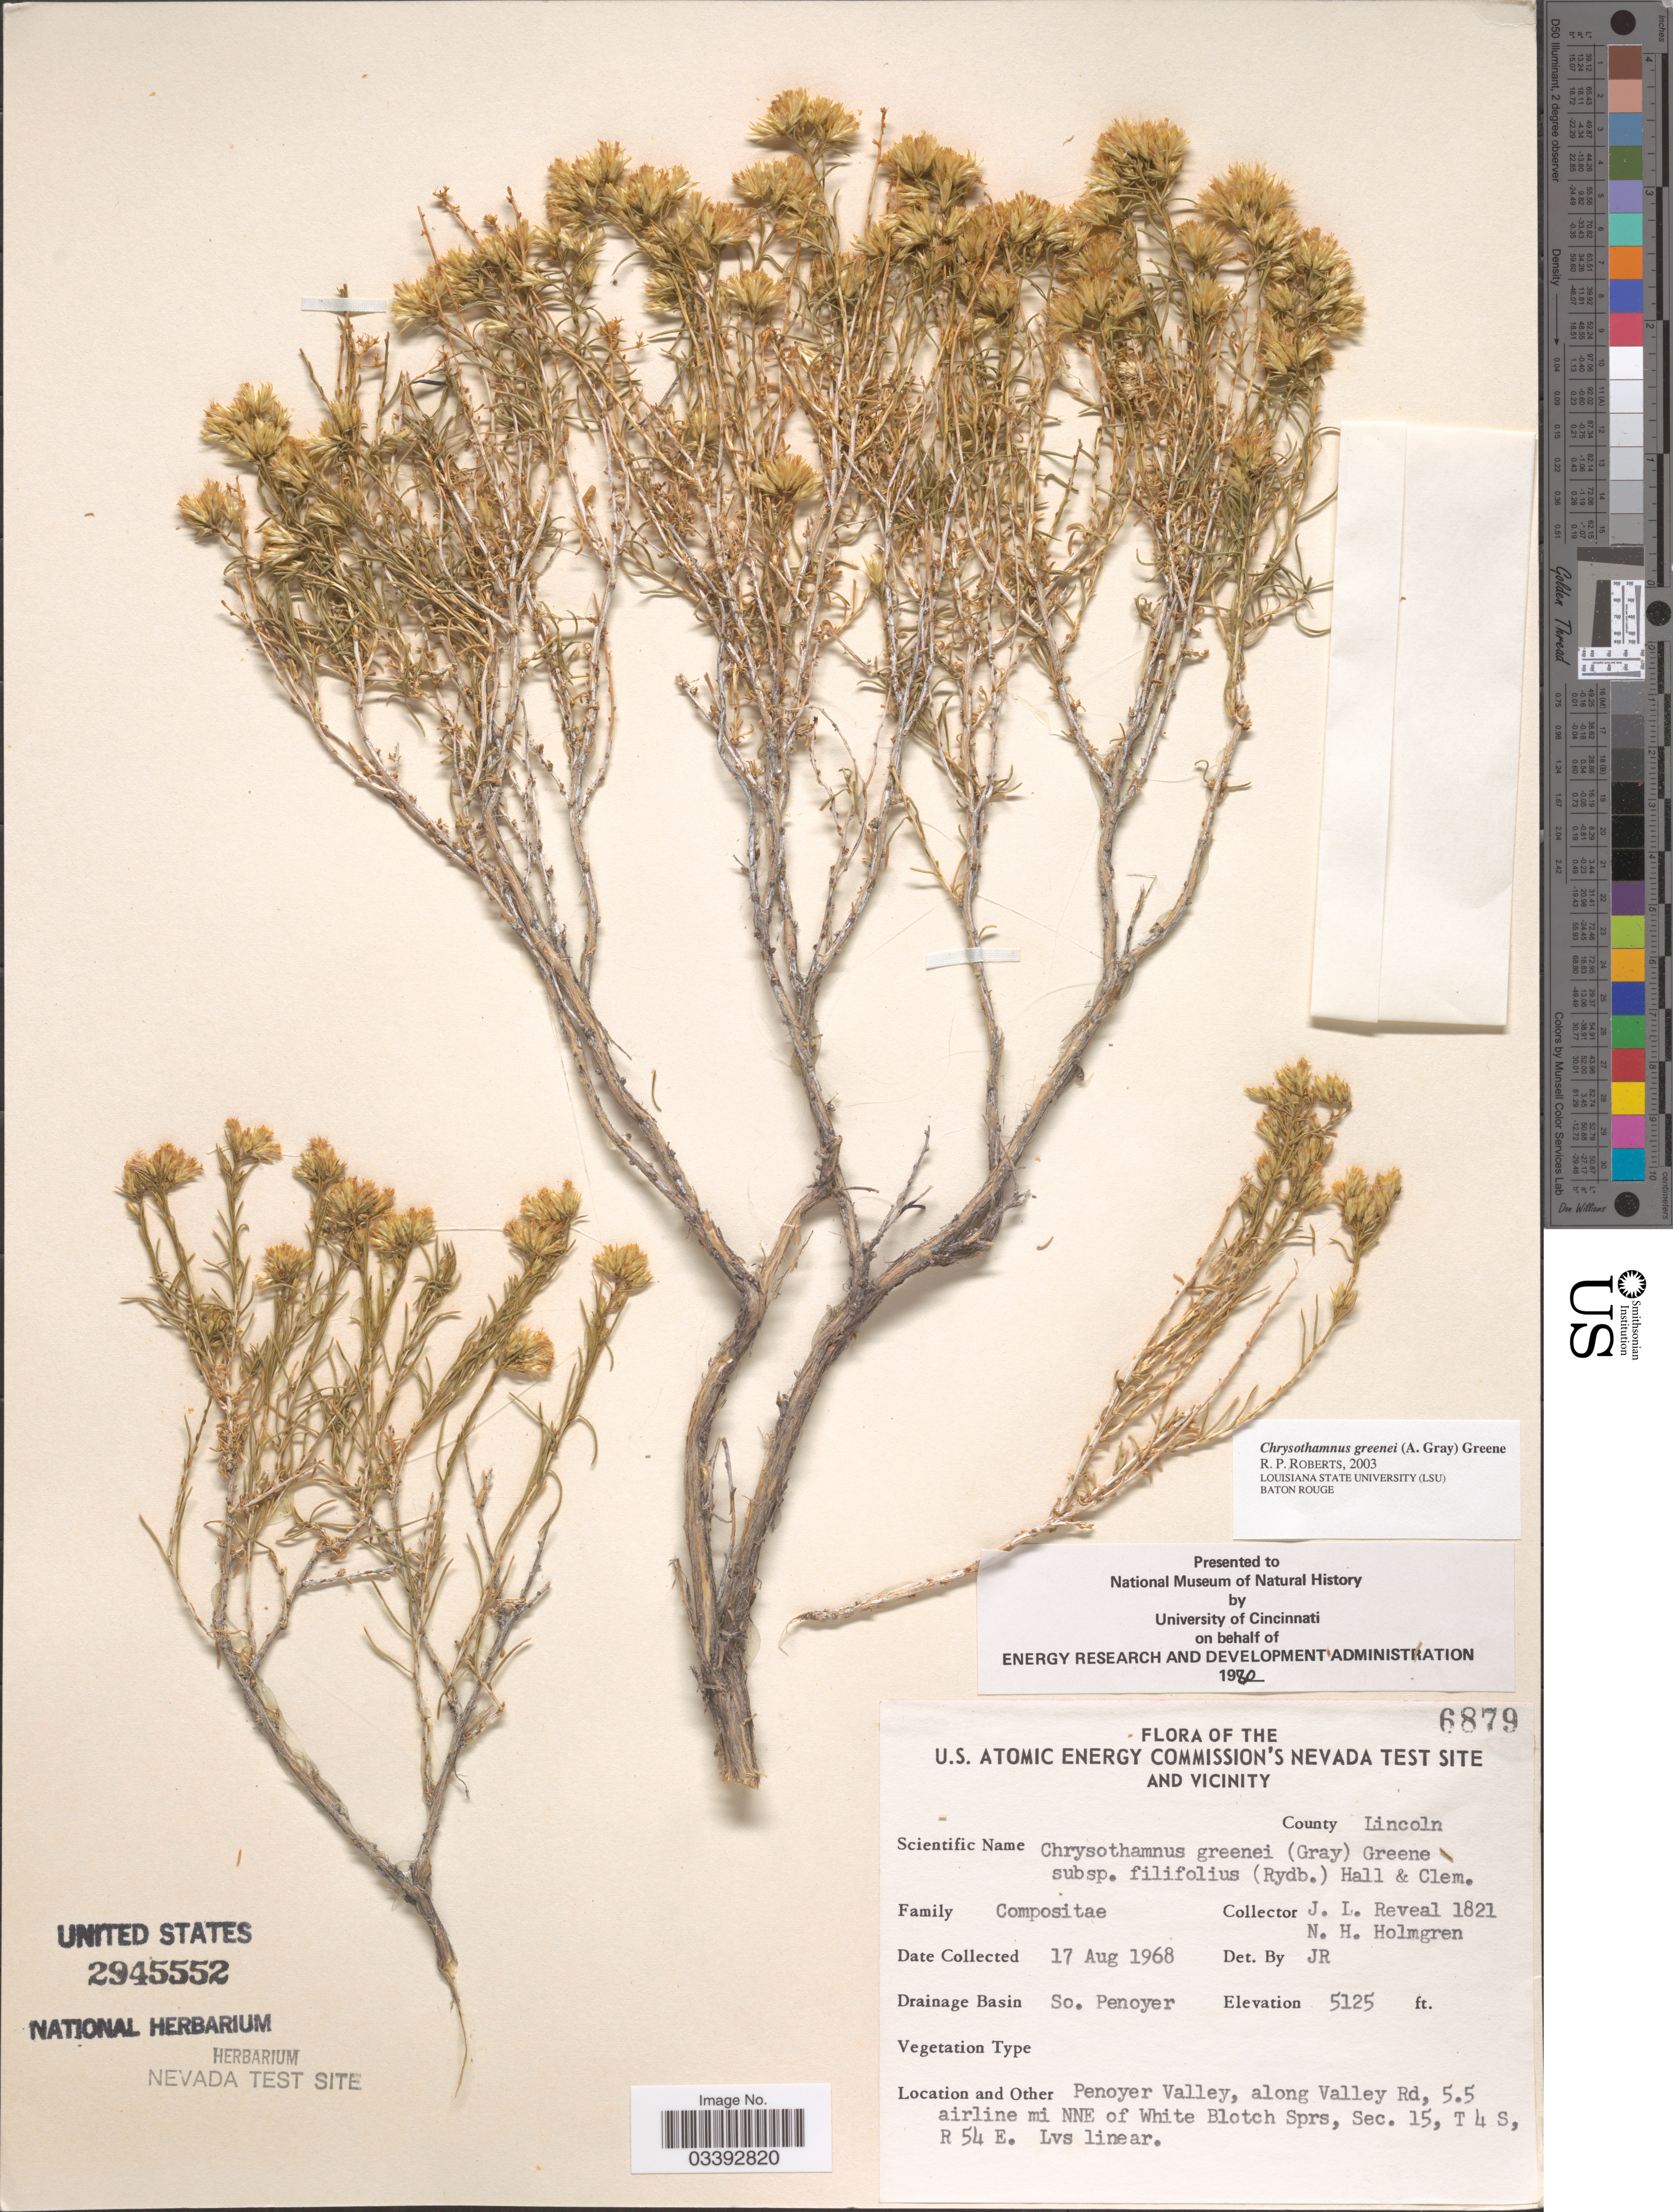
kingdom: Plantae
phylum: Tracheophyta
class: Magnoliopsida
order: Asterales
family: Asteraceae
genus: Chrysothamnus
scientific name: Chrysothamnus greenei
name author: (A. Gray) Greene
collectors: J. L. Reveal & N. H. Holmgren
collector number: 1821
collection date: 1968-08-17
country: United States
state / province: Nevada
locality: U.S. Atomic Energy Commission's Nevada Test Site and Vicinity. County Lincoln. Drainage Basin So. Penoyer. Penoyer Valley, along Valley Rd, 5.5 airline mi NNE of White Blotch Sprs, Sec. 15, T 4 S, R 54 E.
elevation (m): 1562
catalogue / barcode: US 2945552